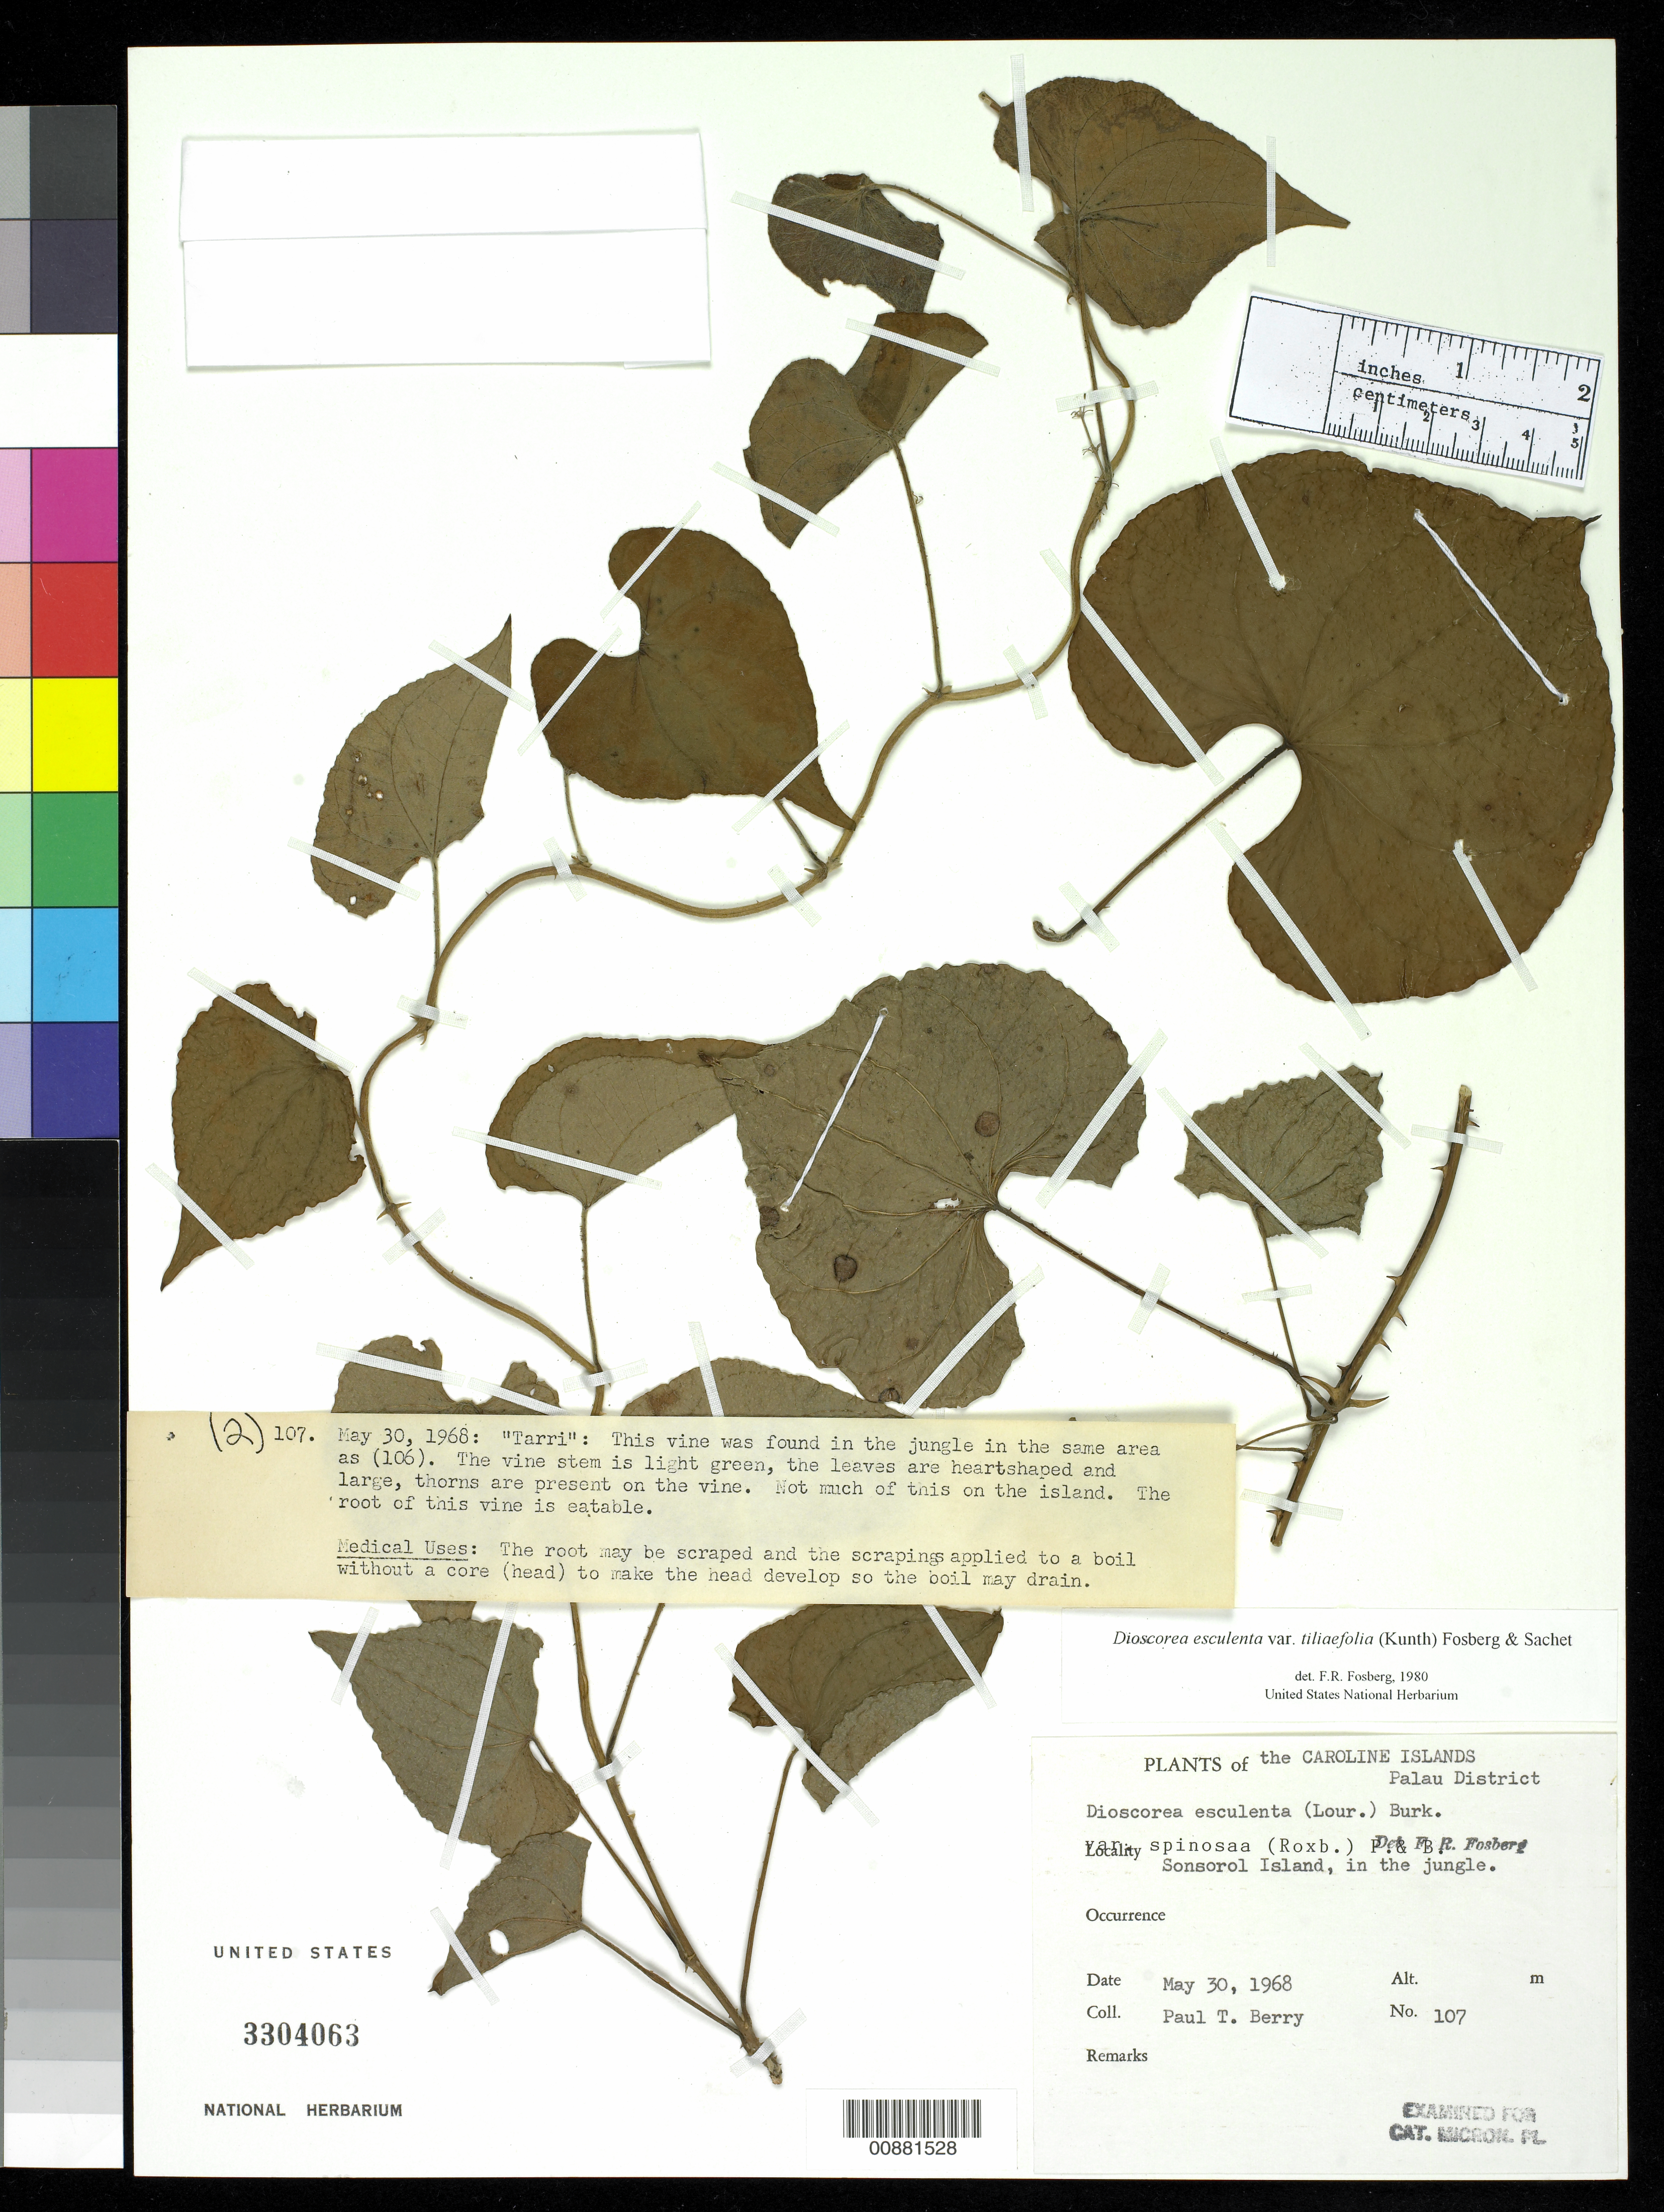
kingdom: Plantae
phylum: Tracheophyta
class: Liliopsida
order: Dioscoreales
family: Dioscoreaceae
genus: Dioscorea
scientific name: Dioscorea esculenta var. tiliifolia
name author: (Kunth) Fosberg & Sachet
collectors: P. T. Berry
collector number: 107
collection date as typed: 30 May 1968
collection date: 1968-05-30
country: Micronesia, Federated States of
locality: In the jungle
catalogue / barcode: US 3304063